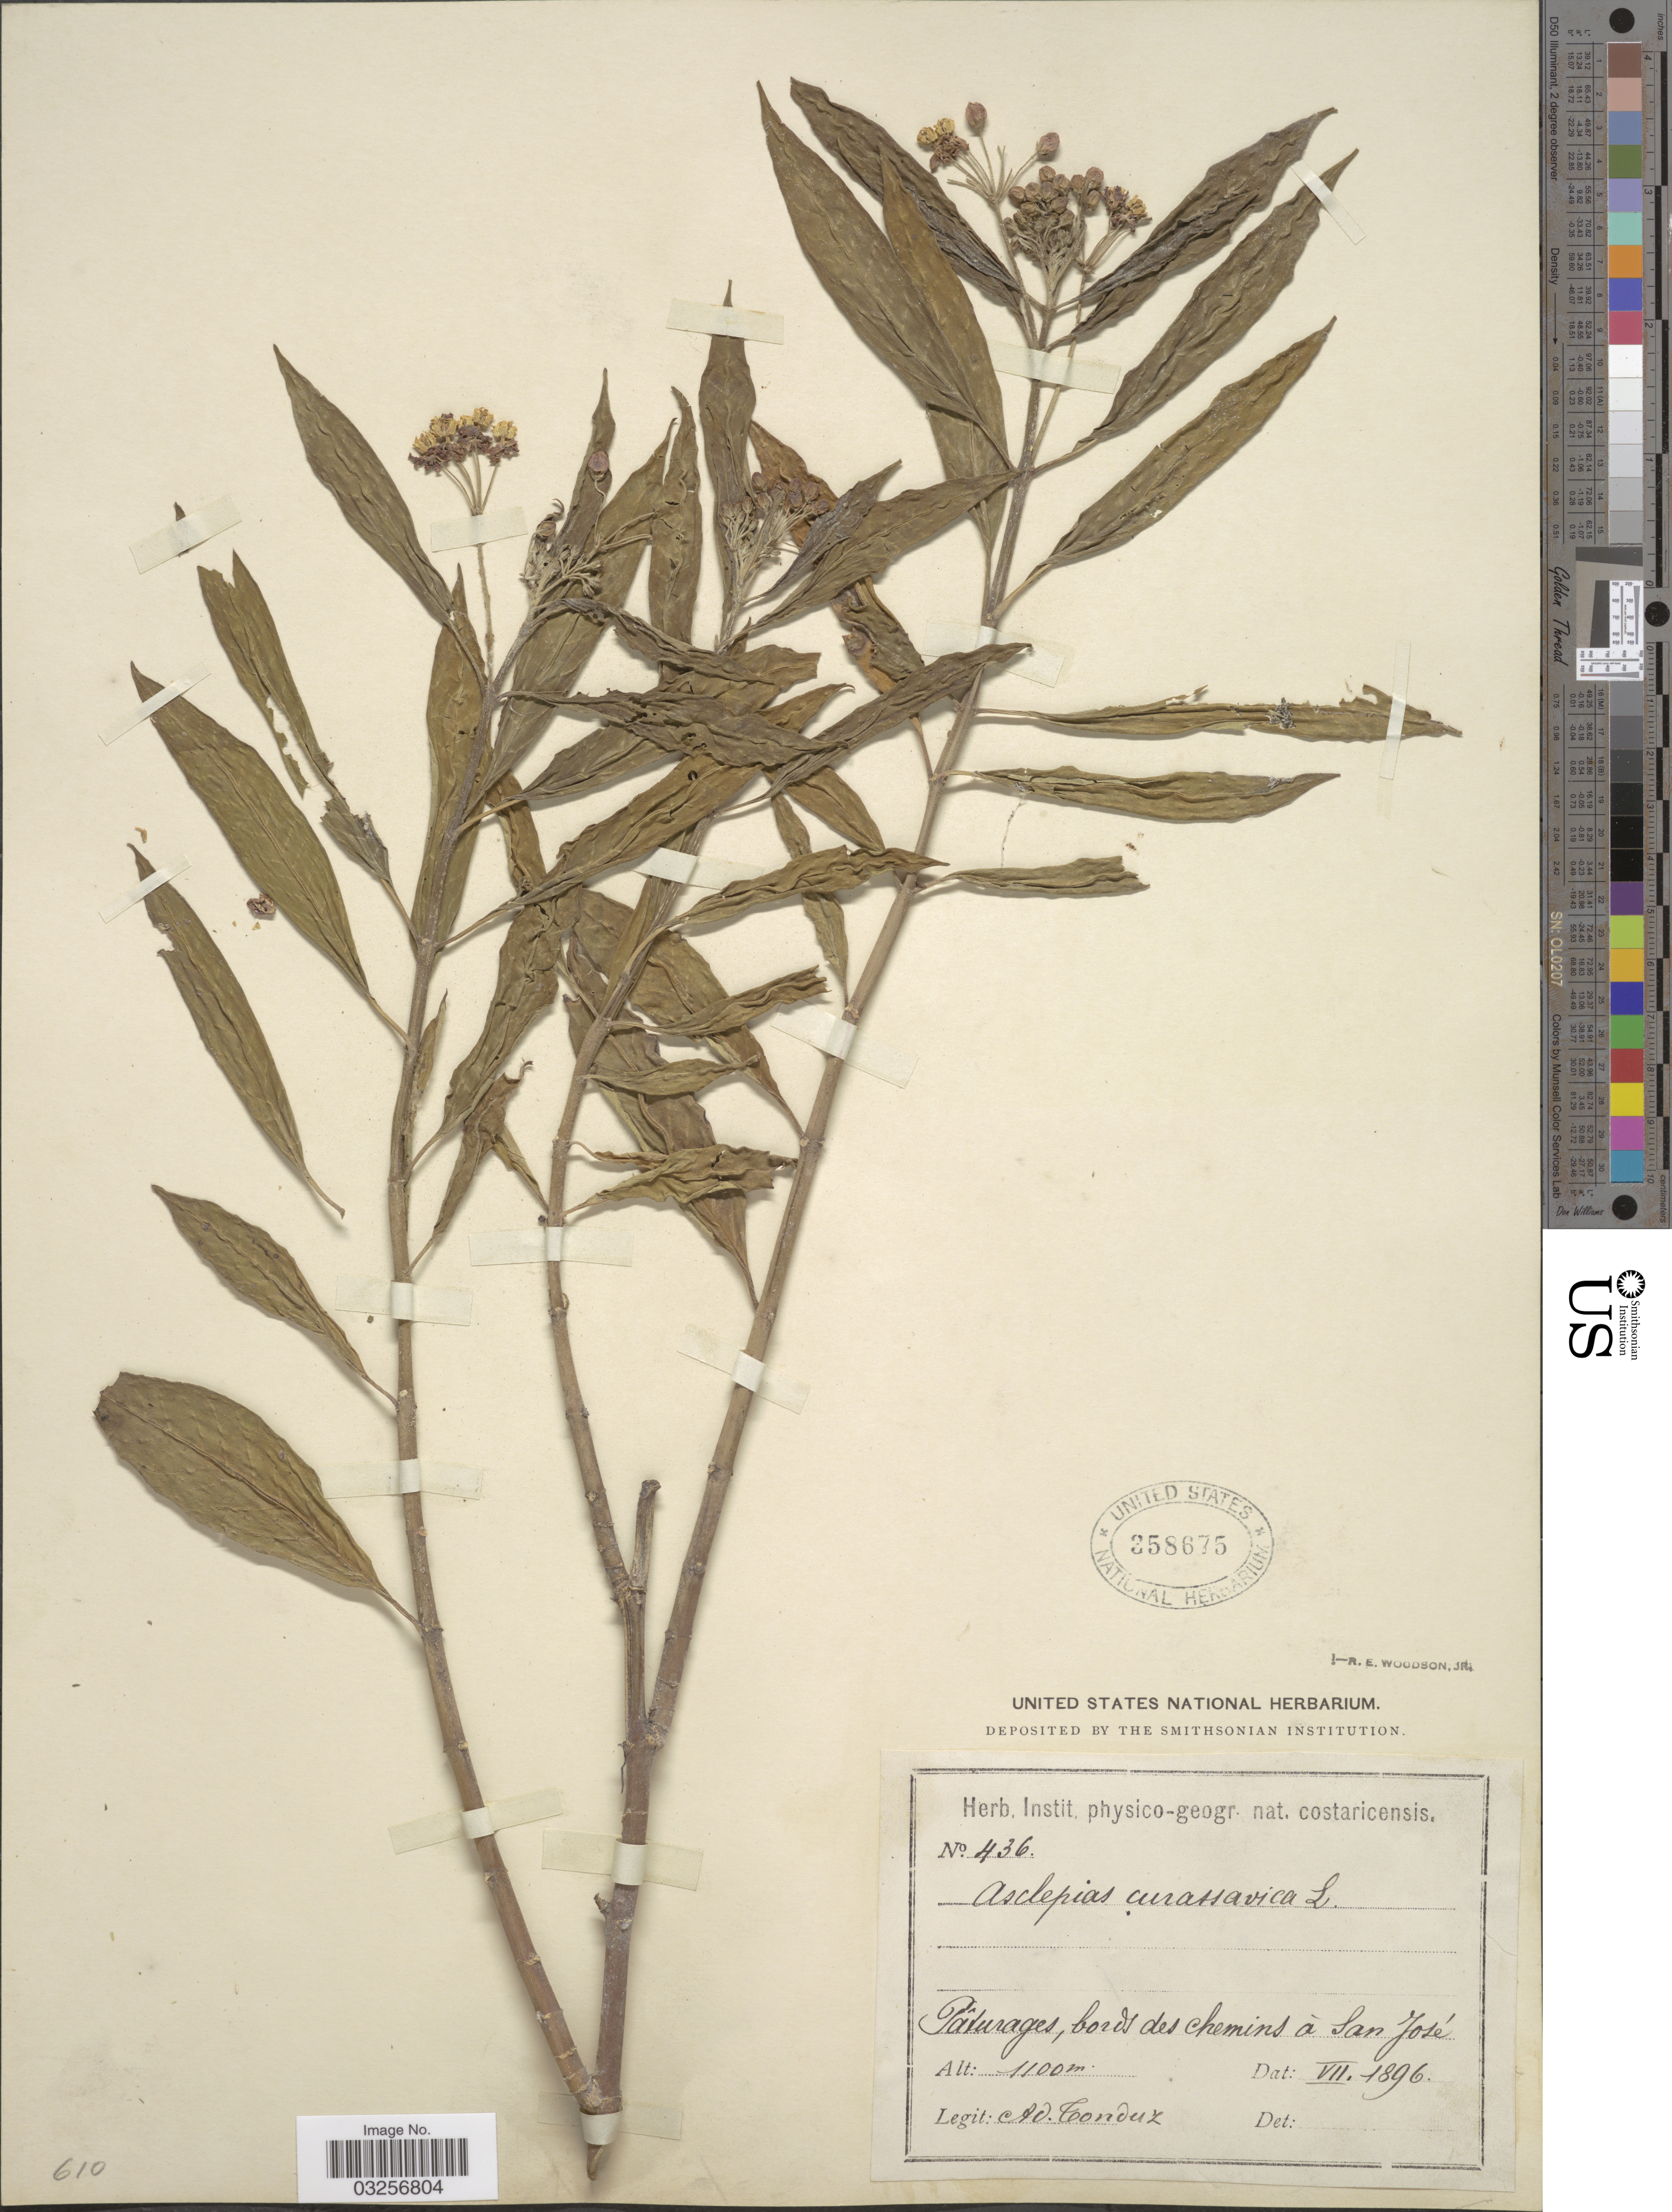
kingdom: Plantae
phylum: Tracheophyta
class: Magnoliopsida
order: Gentianales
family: Apocynaceae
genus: Asclepias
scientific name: Asclepias curassavica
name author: L.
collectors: A. Tonduz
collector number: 436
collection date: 1896-07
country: Costa Rica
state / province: San José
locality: Pâturages, bords des chemins á San José.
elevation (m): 1100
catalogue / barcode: US 358675